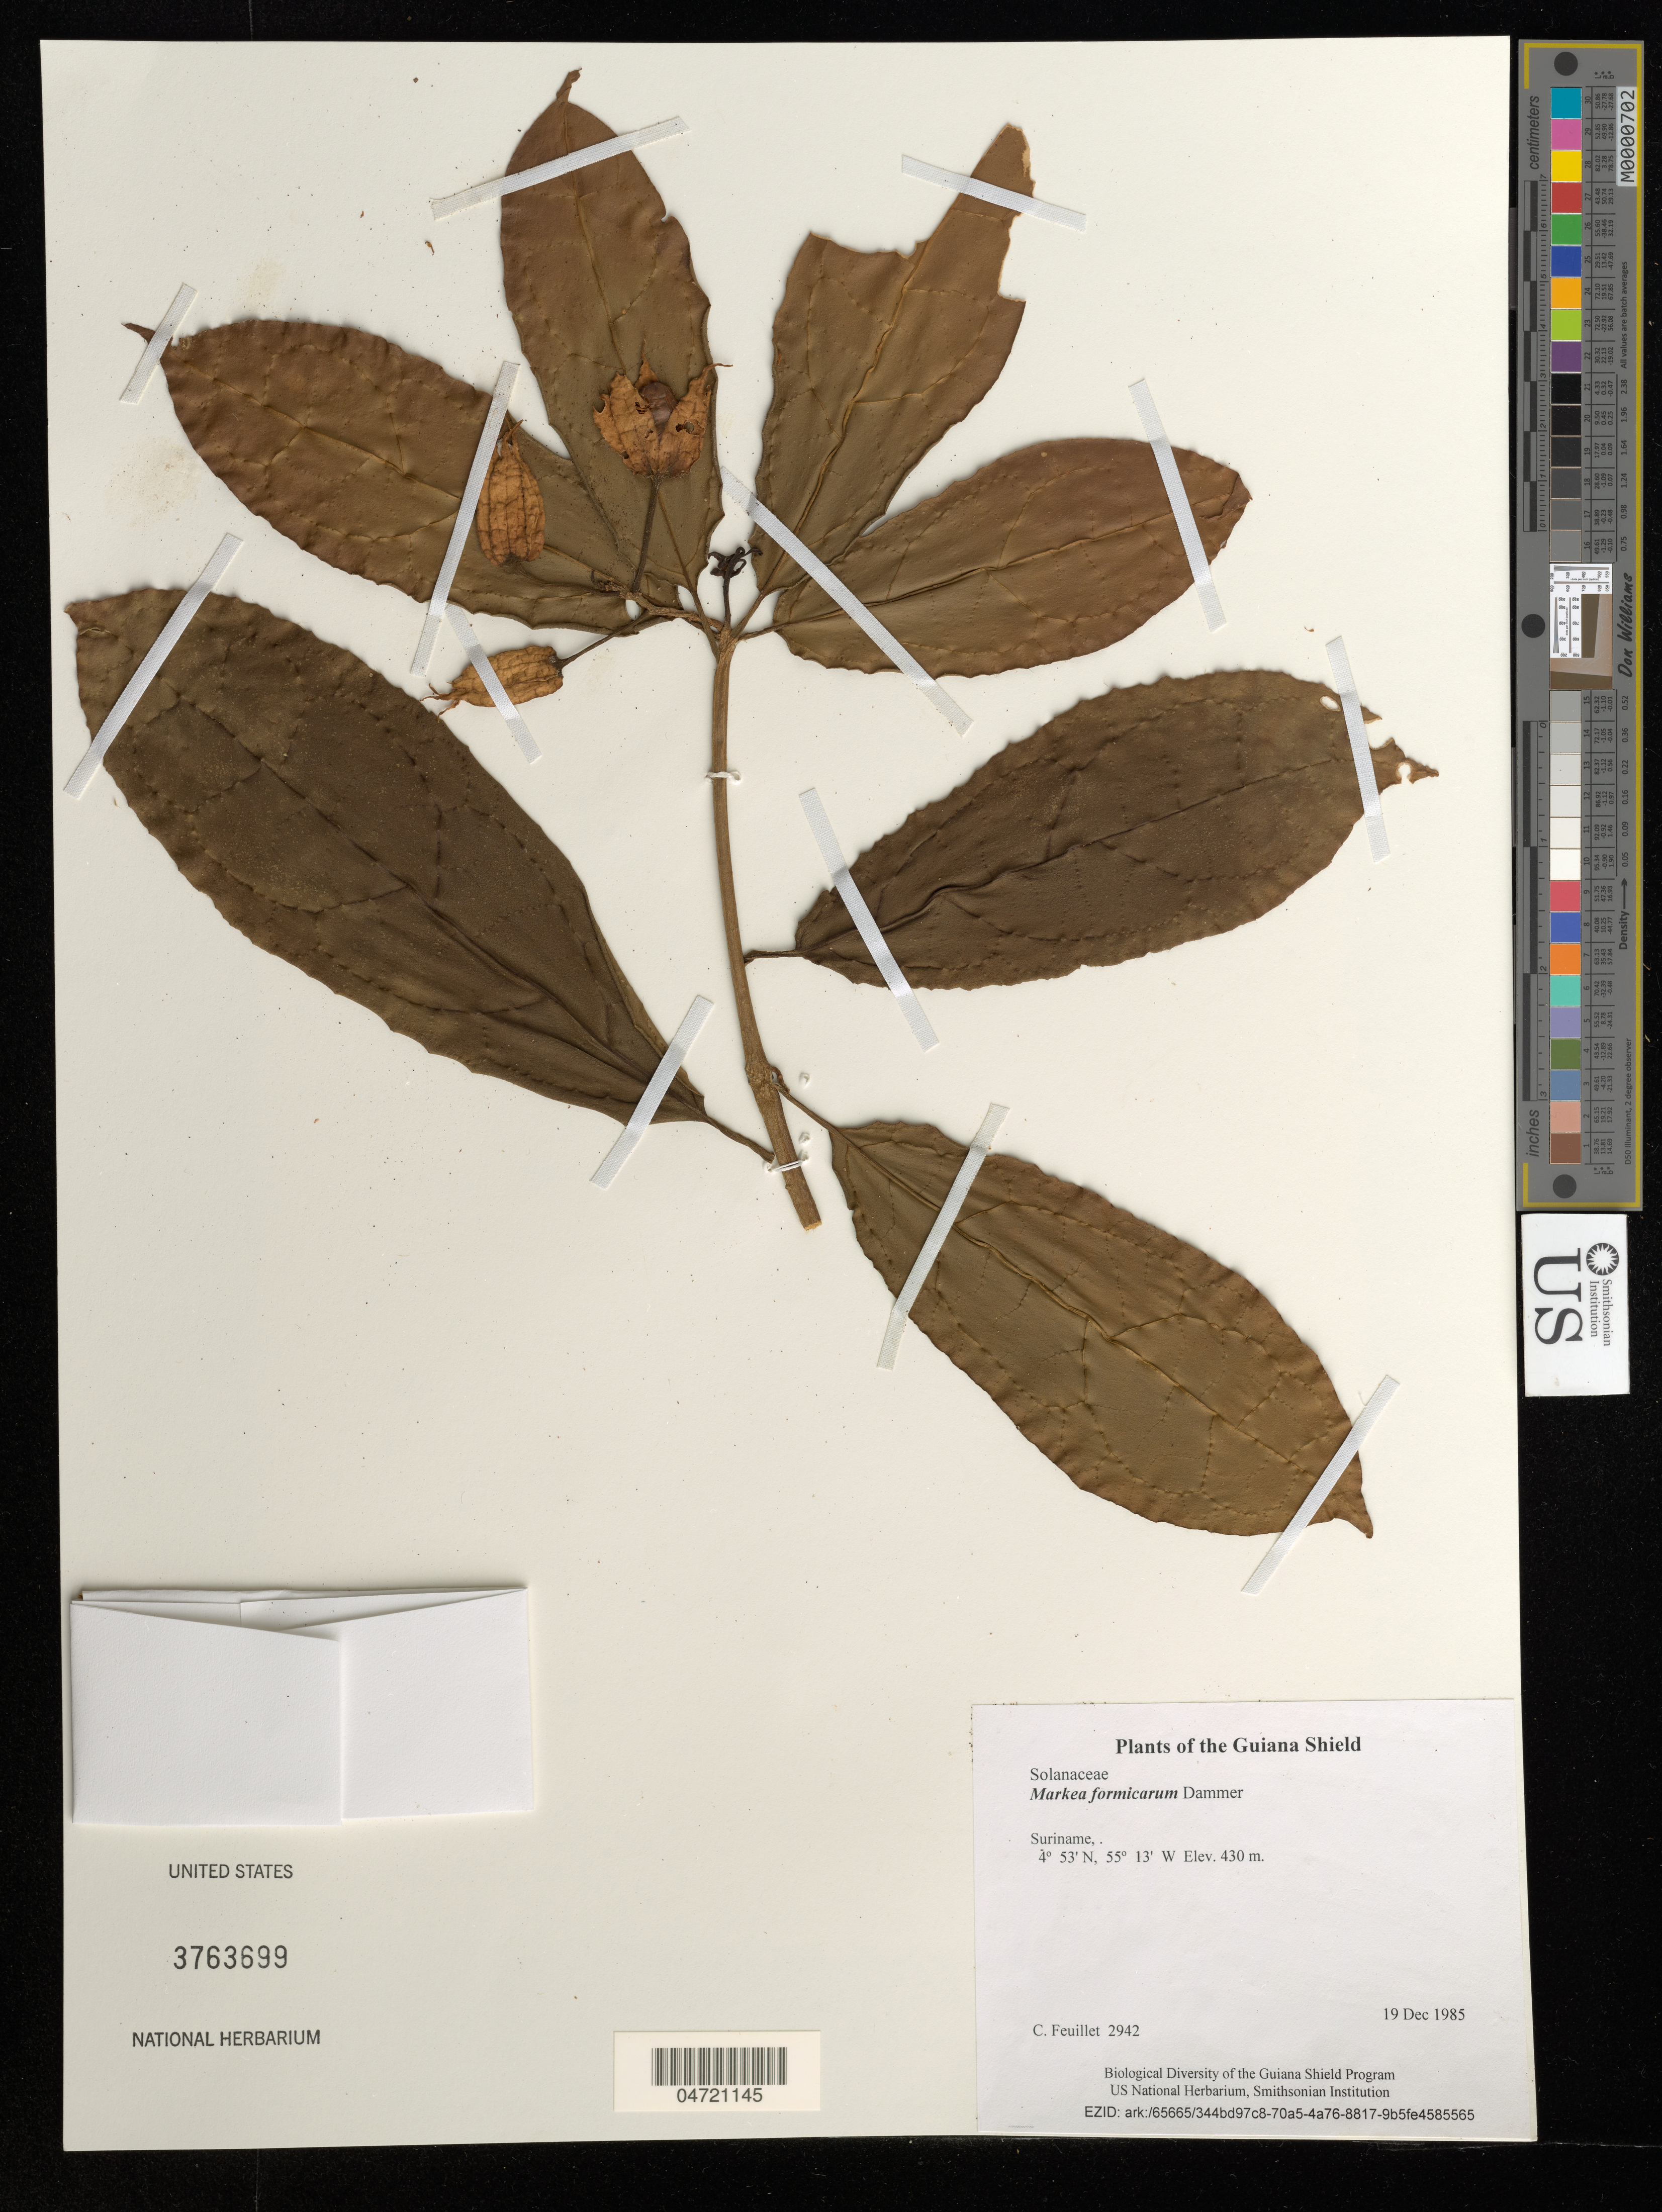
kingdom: Plantae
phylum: Tracheophyta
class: Magnoliopsida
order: Solanales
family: Solanaceae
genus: Markea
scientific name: Markea formicarum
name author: Dammer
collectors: C. Feuillet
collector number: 2942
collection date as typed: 19 Dec 1985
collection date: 1985-12-19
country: Suriname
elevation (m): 430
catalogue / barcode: US 3763699